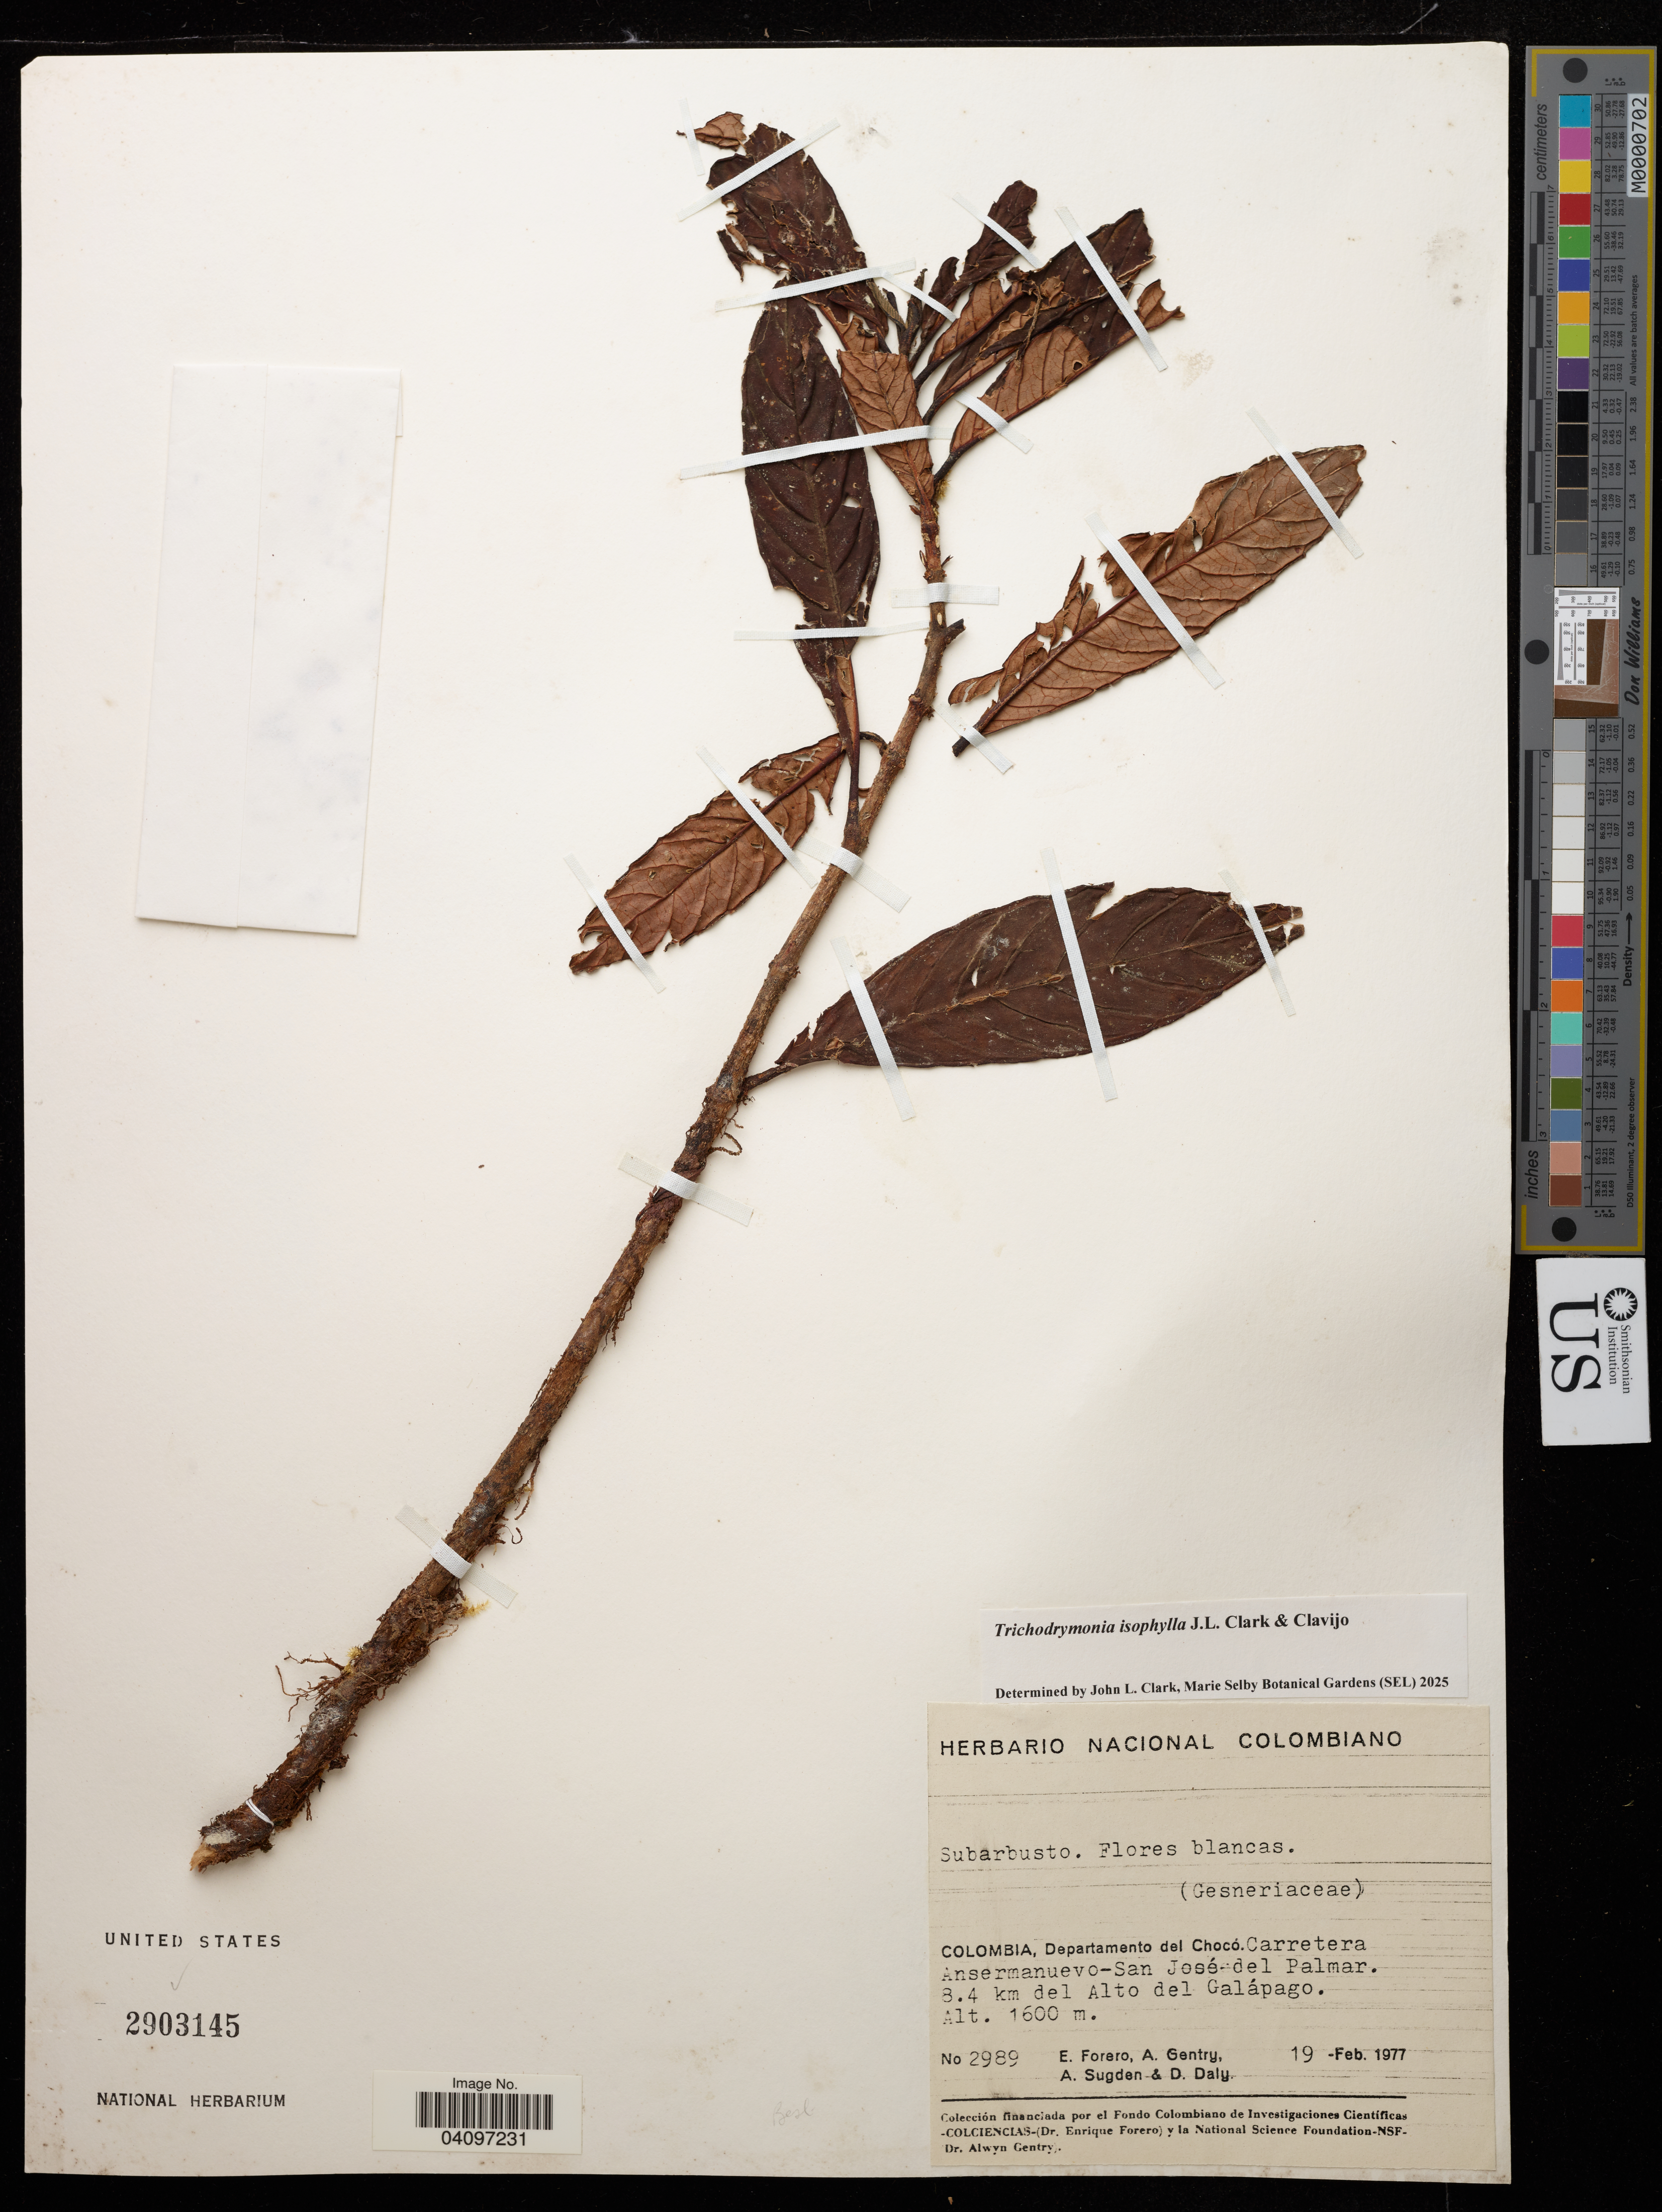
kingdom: Plantae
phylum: Tracheophyta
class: Magnoliopsida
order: Lamiales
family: Gesneriaceae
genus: Trichodrymonia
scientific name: Trichodrymonia isophylla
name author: J.L. Clark & Clavijo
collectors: E. Forero, A. Gentry, A. Sugden & D. Daly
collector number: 2989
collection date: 1977-02-19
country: Colombia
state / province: Chocó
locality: Colombia, Departamento del Choco. Carretera Ansermanuevo-San Jose del Palmar. 8. 4 km del Alto del Galapago.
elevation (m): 1600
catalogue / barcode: US 2903145